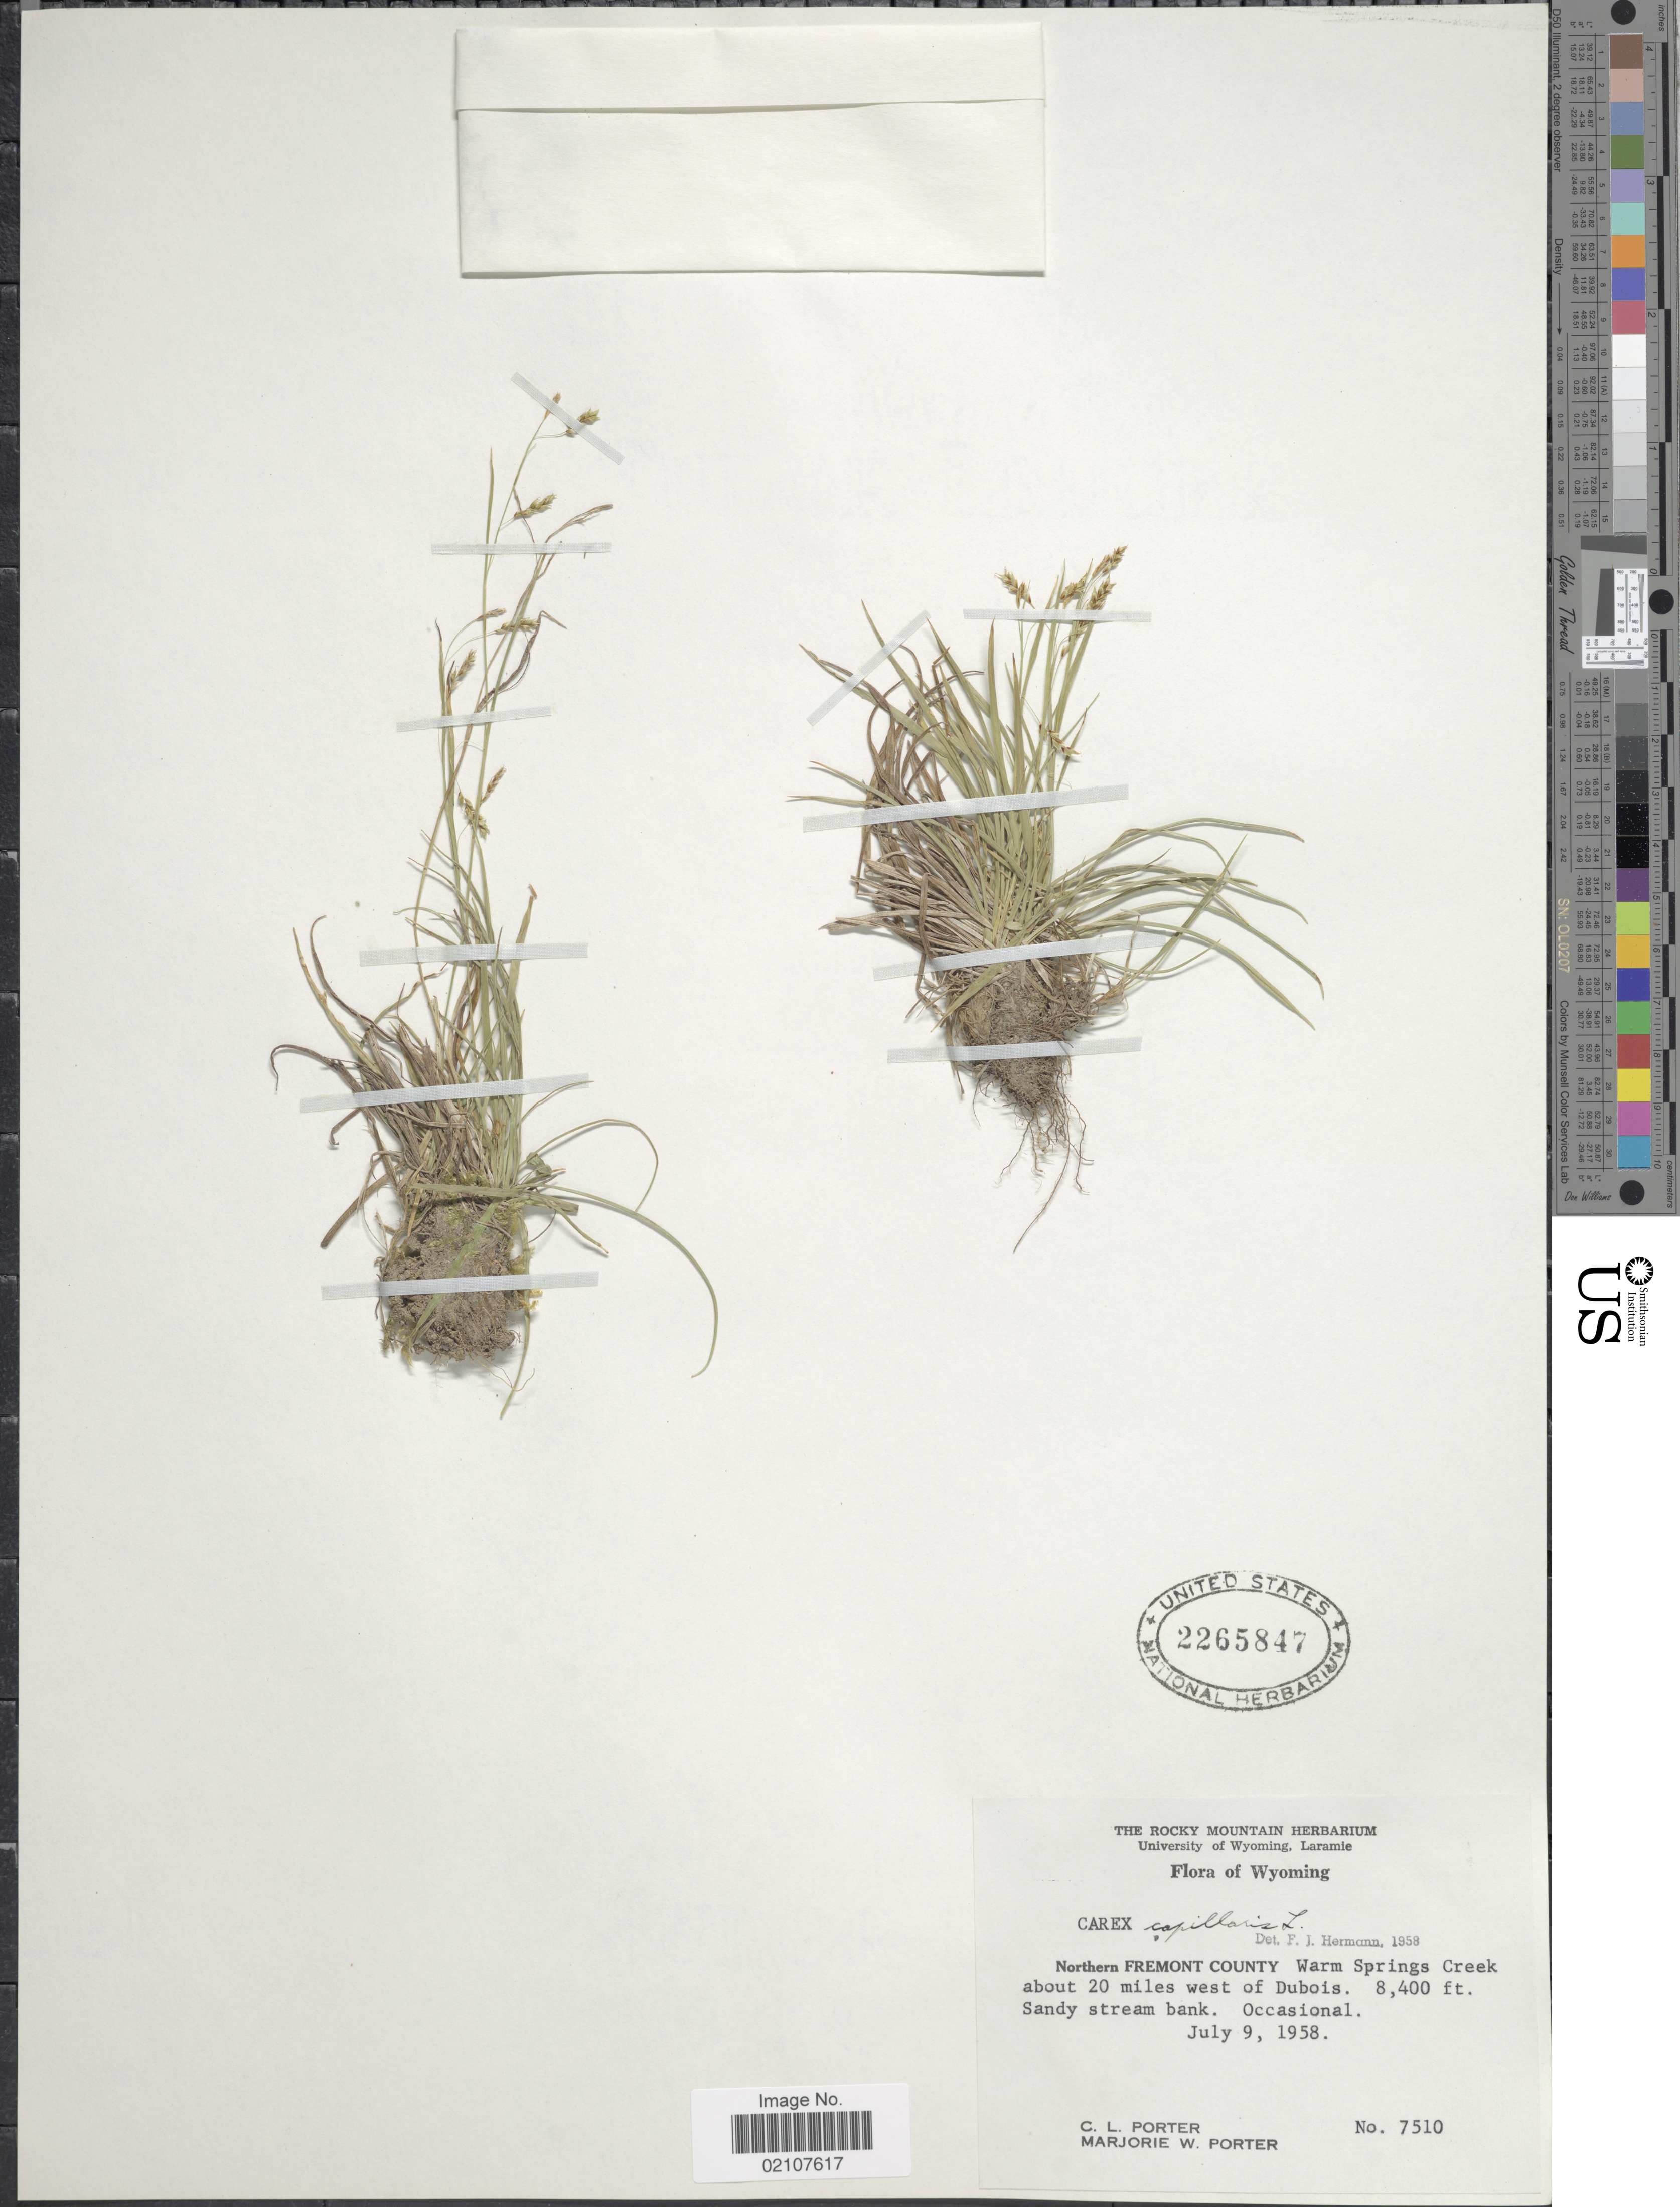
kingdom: Plantae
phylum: Tracheophyta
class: Liliopsida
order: Poales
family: Cyperaceae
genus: Carex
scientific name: Carex capillaris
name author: L.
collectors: C. L. Porter & C. L. Porter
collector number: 7510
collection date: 1958-07-09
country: United States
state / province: Wyoming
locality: Northern Fremont County Warm Springs Creek about 20 miles west of Dubois.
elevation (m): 2560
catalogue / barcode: US 2265847